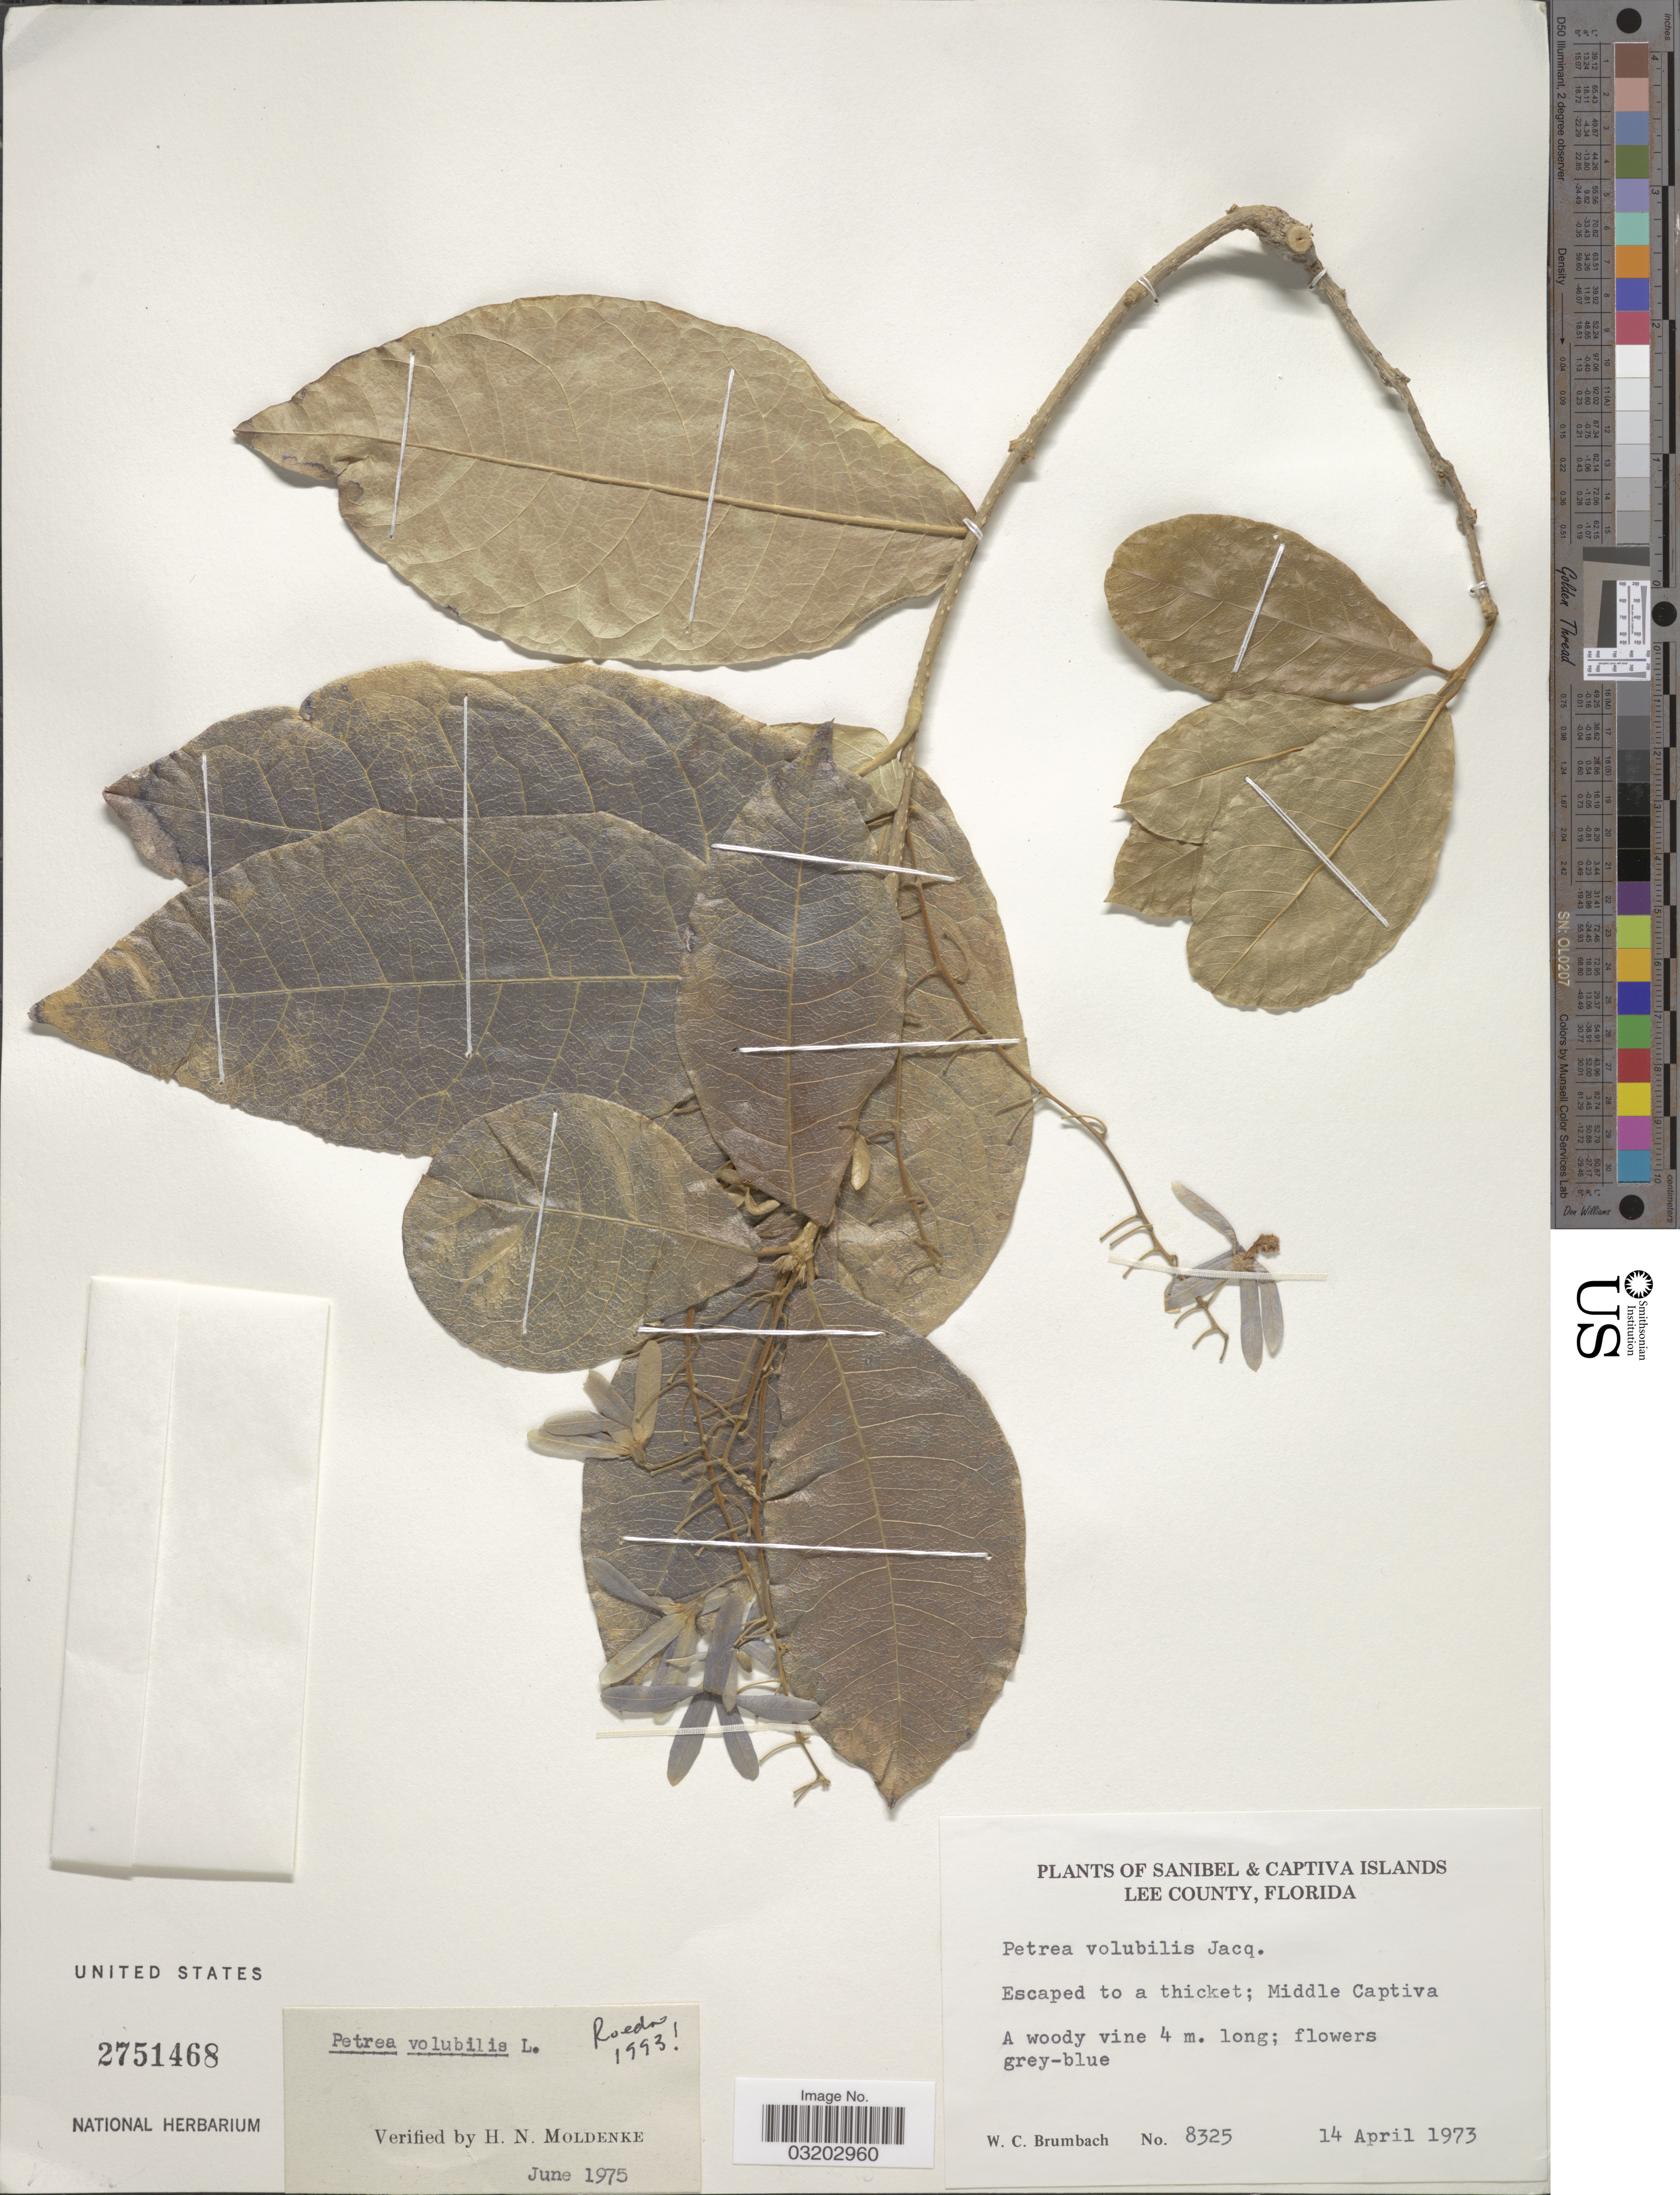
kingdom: Plantae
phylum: Tracheophyta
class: Magnoliopsida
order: Lamiales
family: Verbenaceae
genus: Petrea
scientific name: Petrea volubilis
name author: L.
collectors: W. C. Brumbach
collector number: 8325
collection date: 1973-04-14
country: United States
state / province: Florida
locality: Sanibel & Captiva Islands, Lee County, Escaped to a thicket; Middle Captiva.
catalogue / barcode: US 2751468